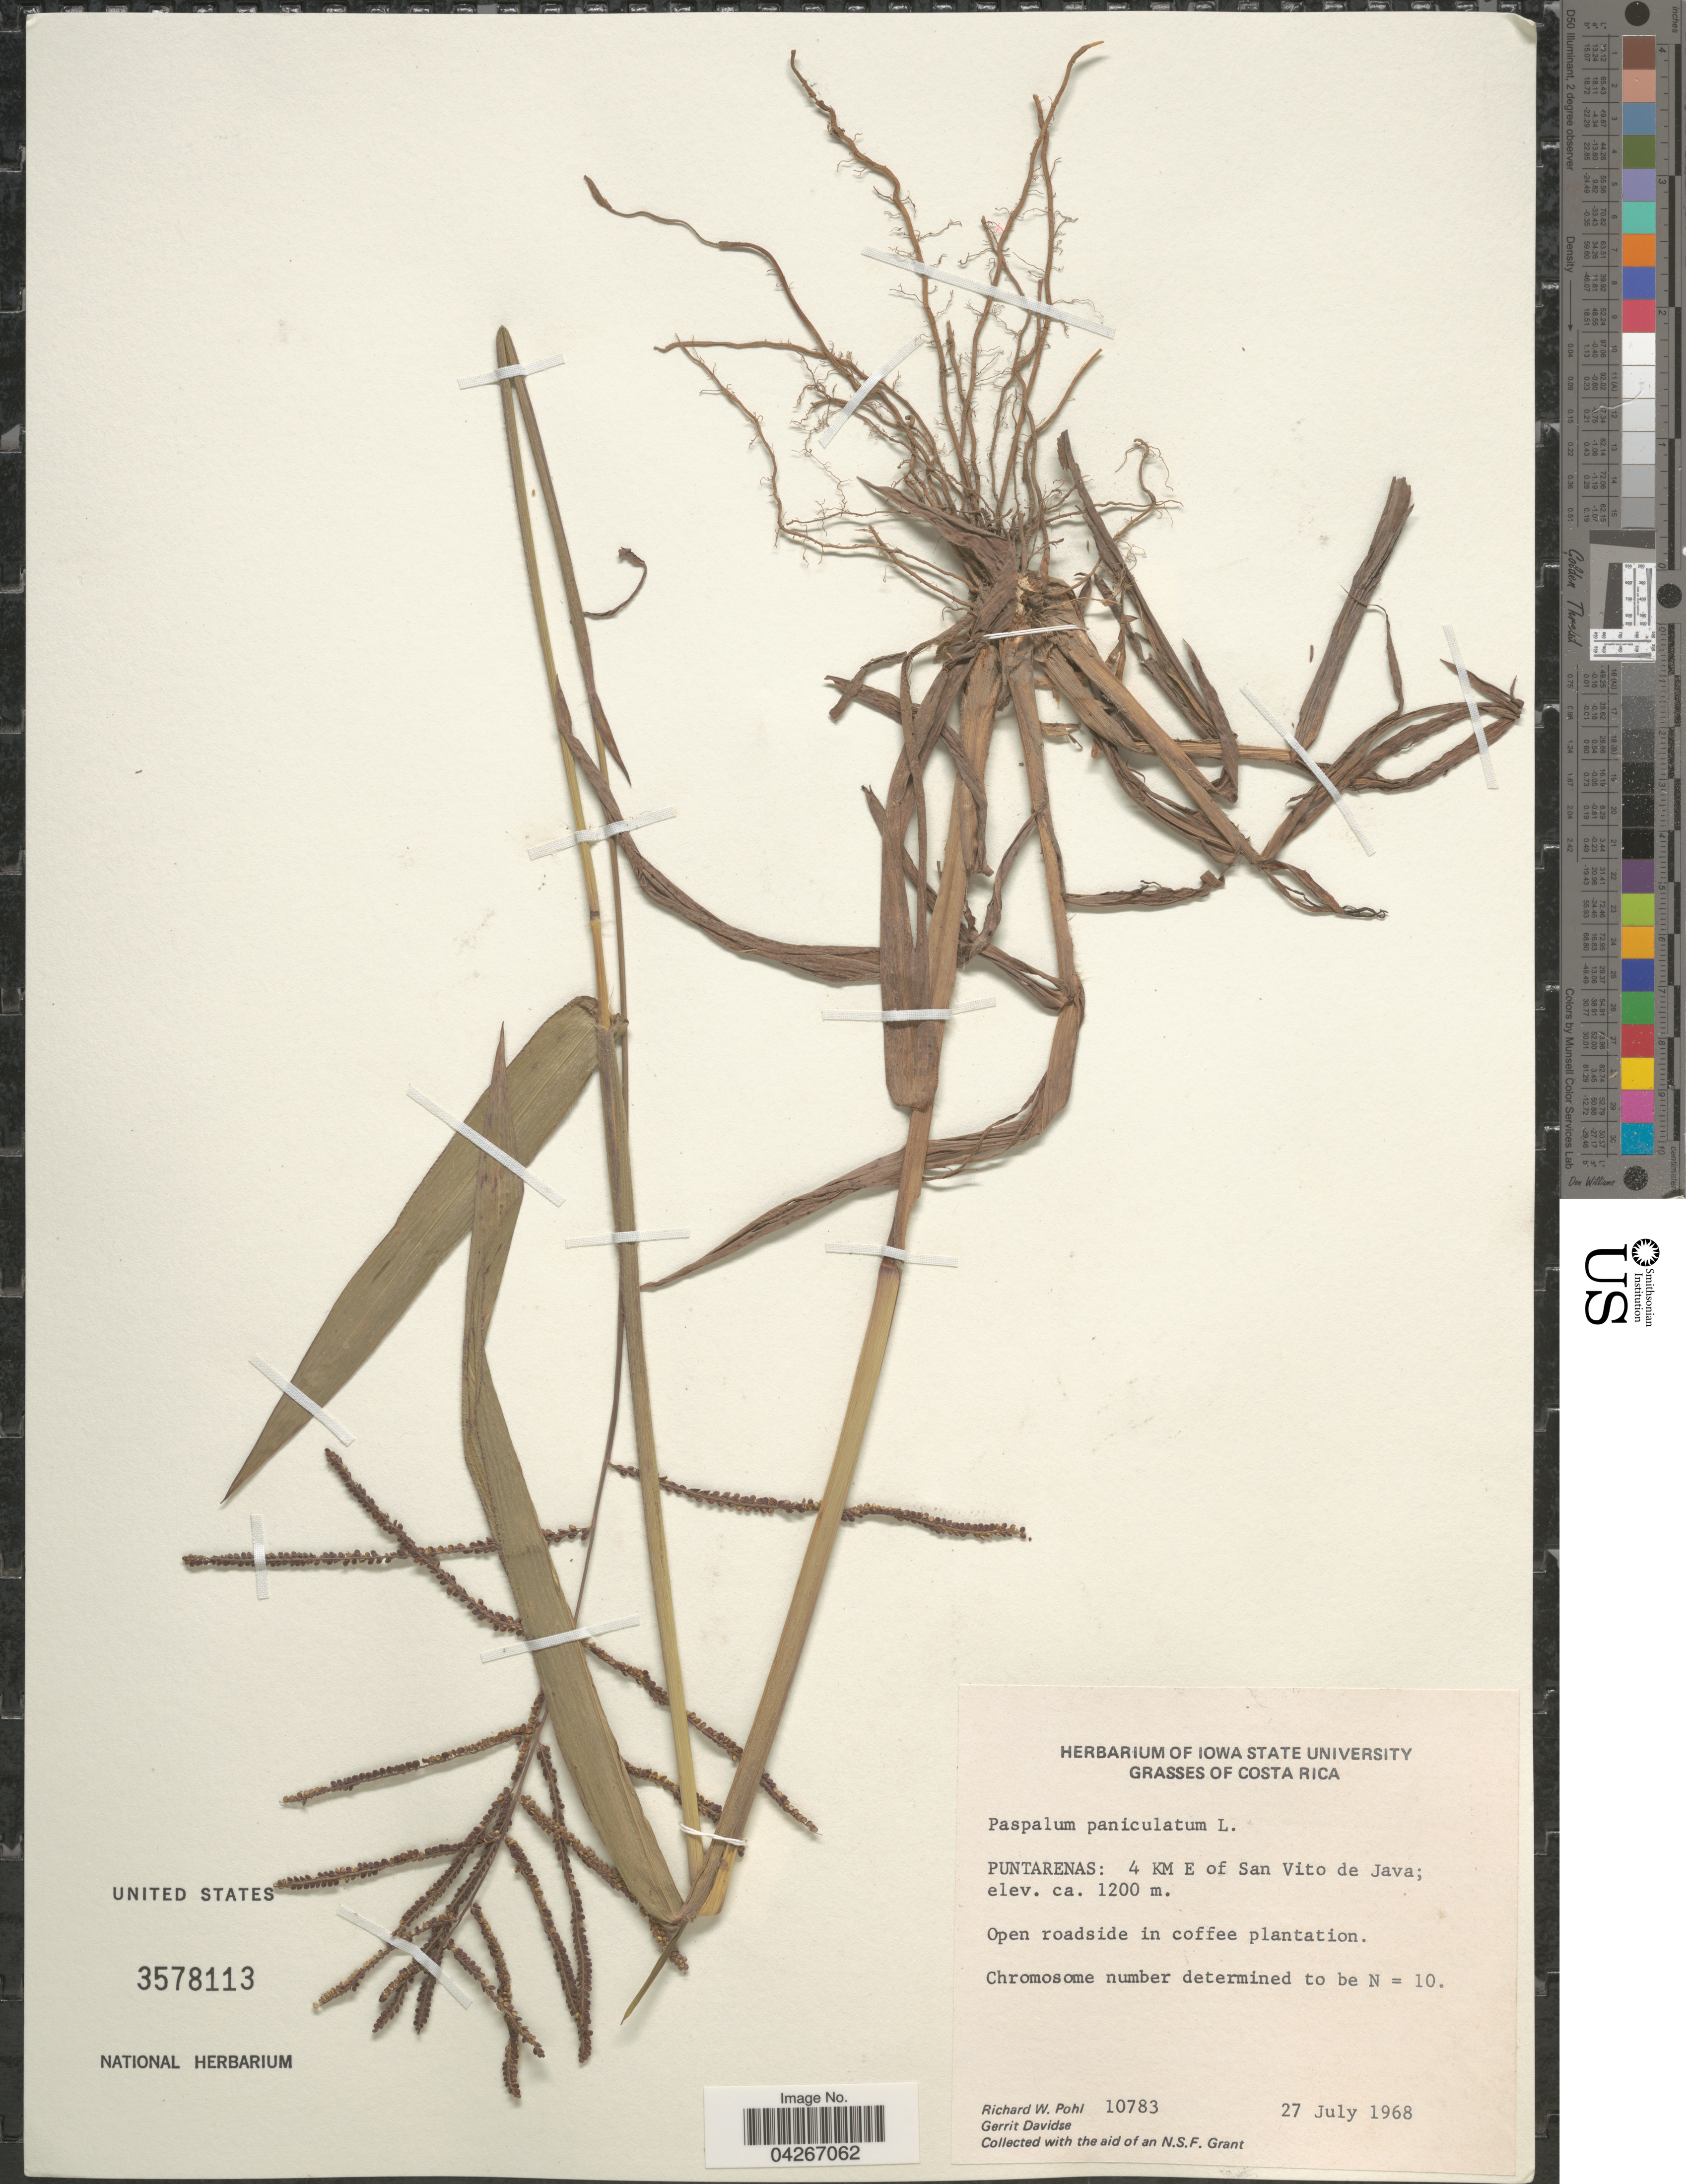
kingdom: Plantae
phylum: Tracheophyta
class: Liliopsida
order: Poales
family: Poaceae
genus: Paspalum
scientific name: Paspalum paniculatum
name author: L.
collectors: R. W. Pohl & G. Davidse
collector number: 10873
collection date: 1968-07-27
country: Costa Rica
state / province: Puntarenas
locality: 4 Km E of San Vito de Java.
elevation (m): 1200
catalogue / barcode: US 3578113